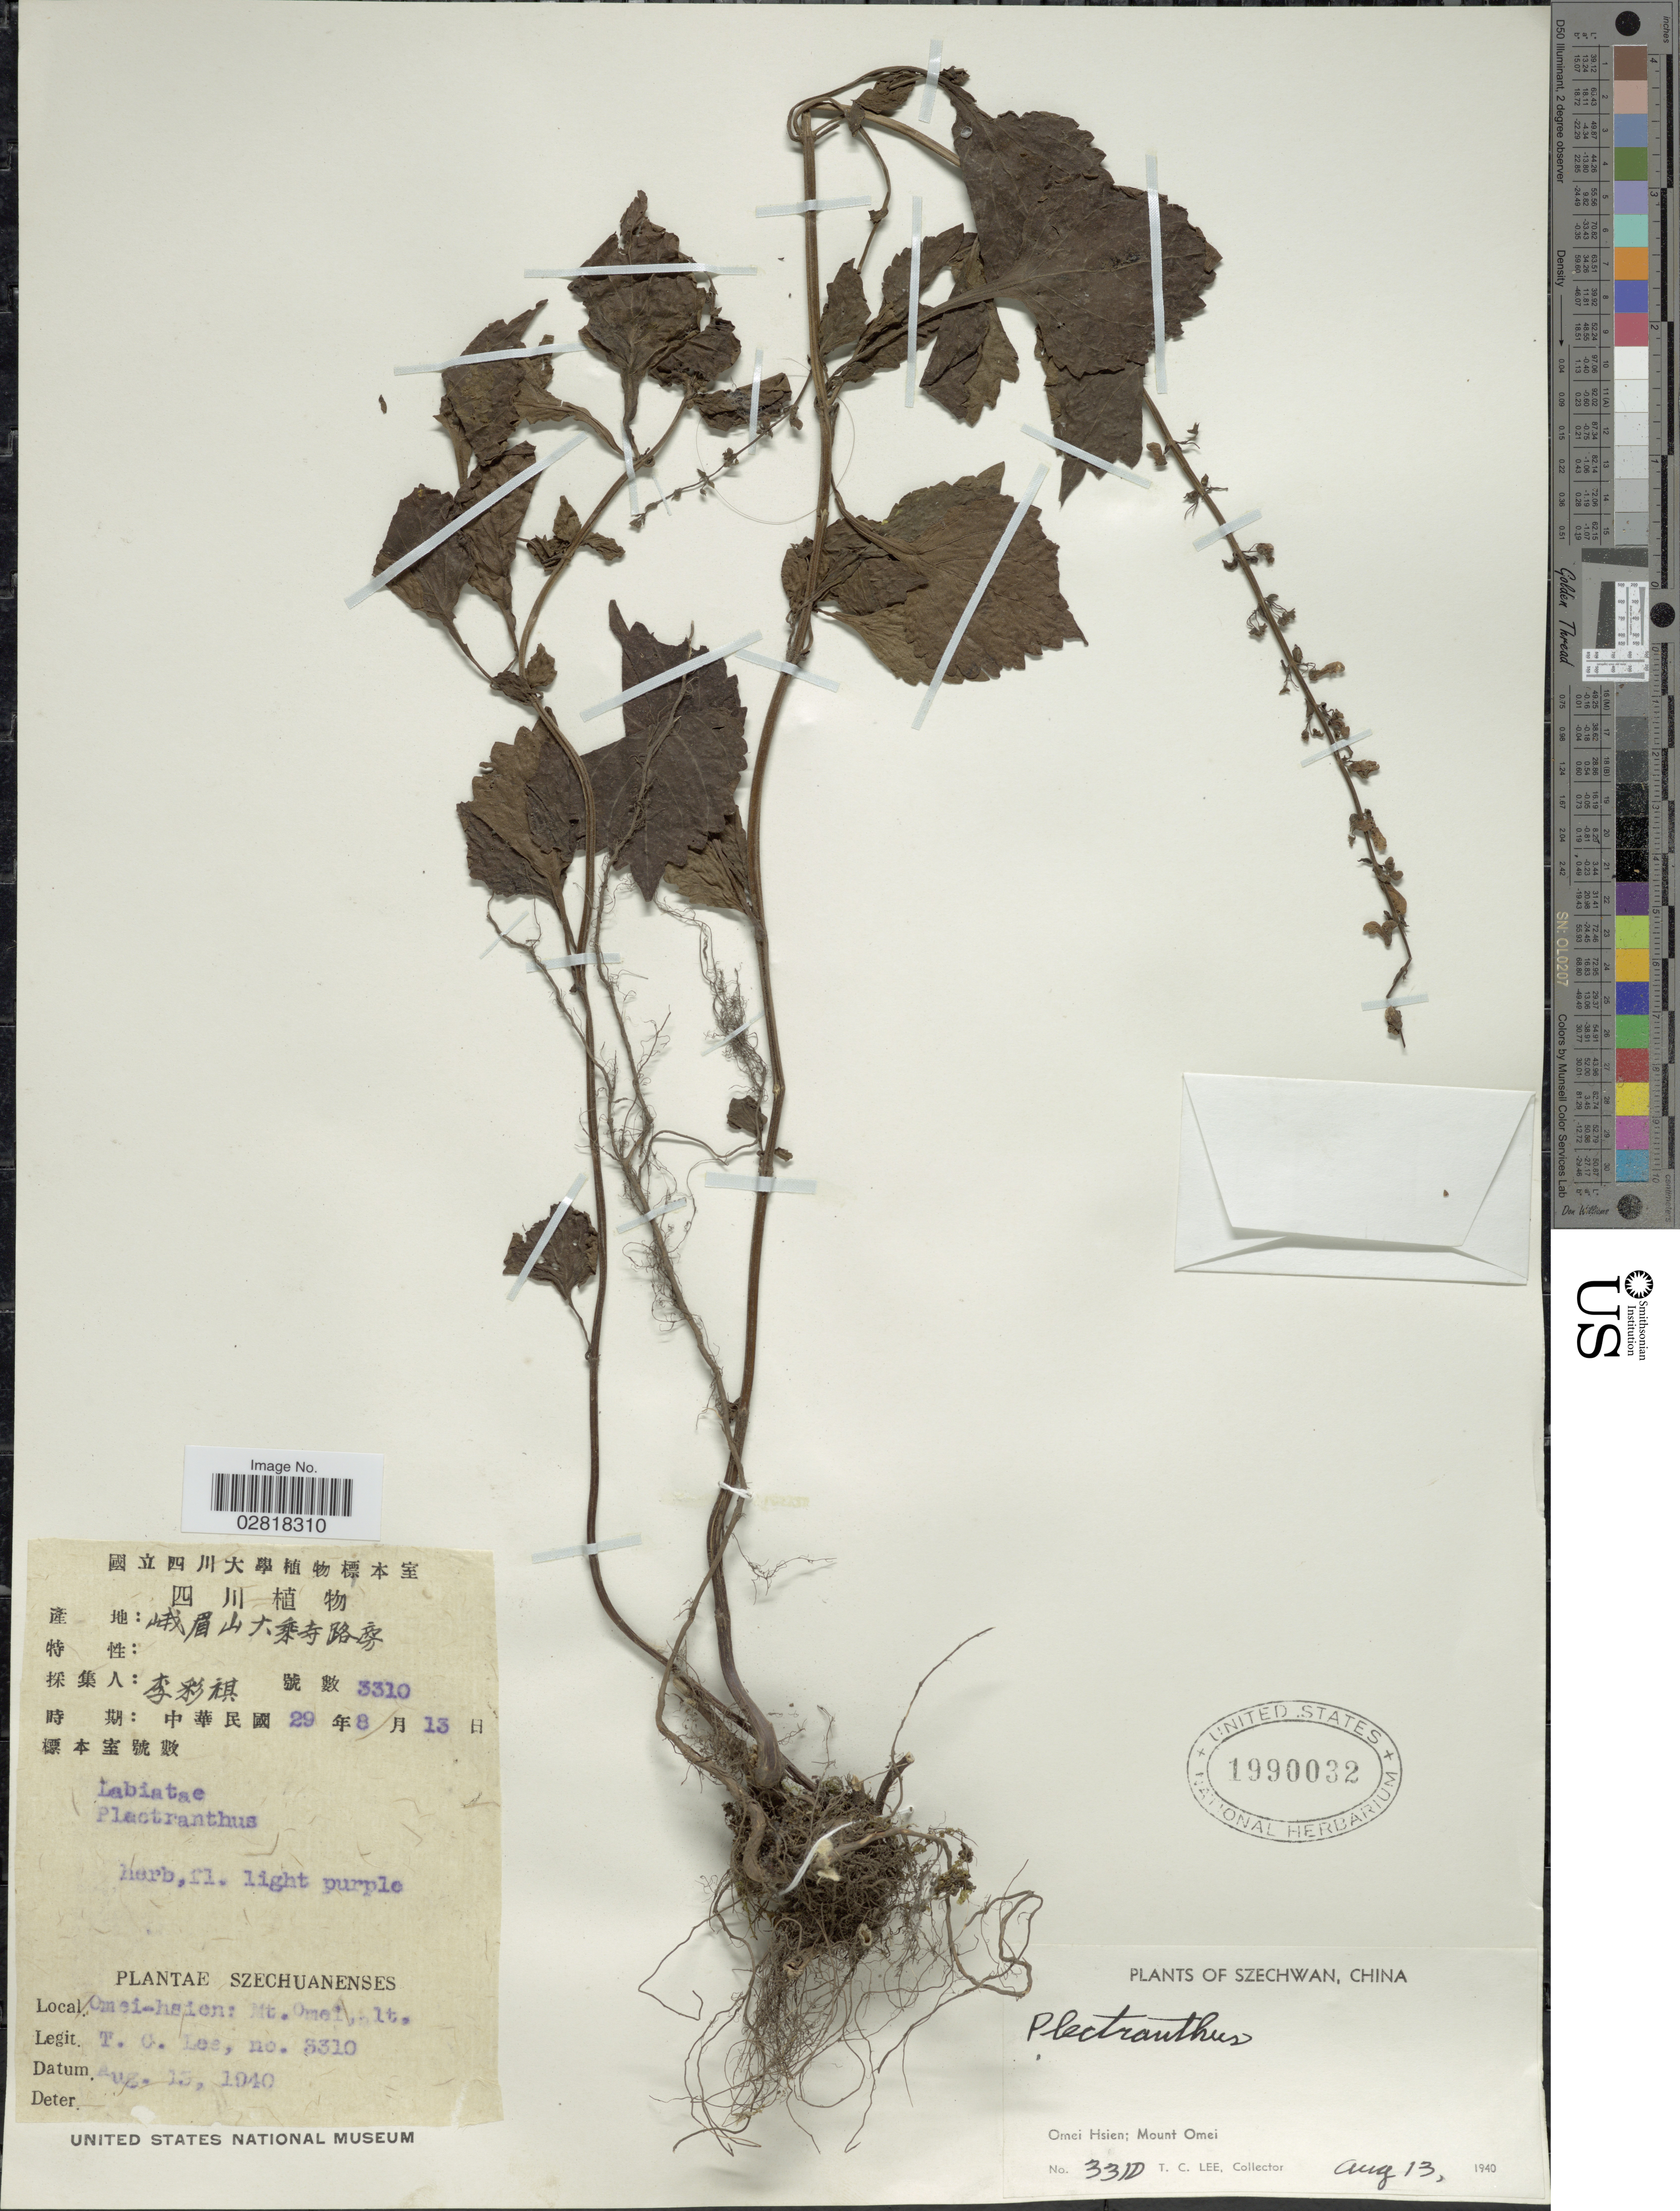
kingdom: Plantae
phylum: Tracheophyta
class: Magnoliopsida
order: Lamiales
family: Lamiaceae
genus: Plectranthus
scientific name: Plectranthus sp.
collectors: T. Lee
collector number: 3310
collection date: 1940-08-13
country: China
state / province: Sichuan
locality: Szechwan, Omei Hsien; Mount Omei.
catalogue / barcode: US 1990032